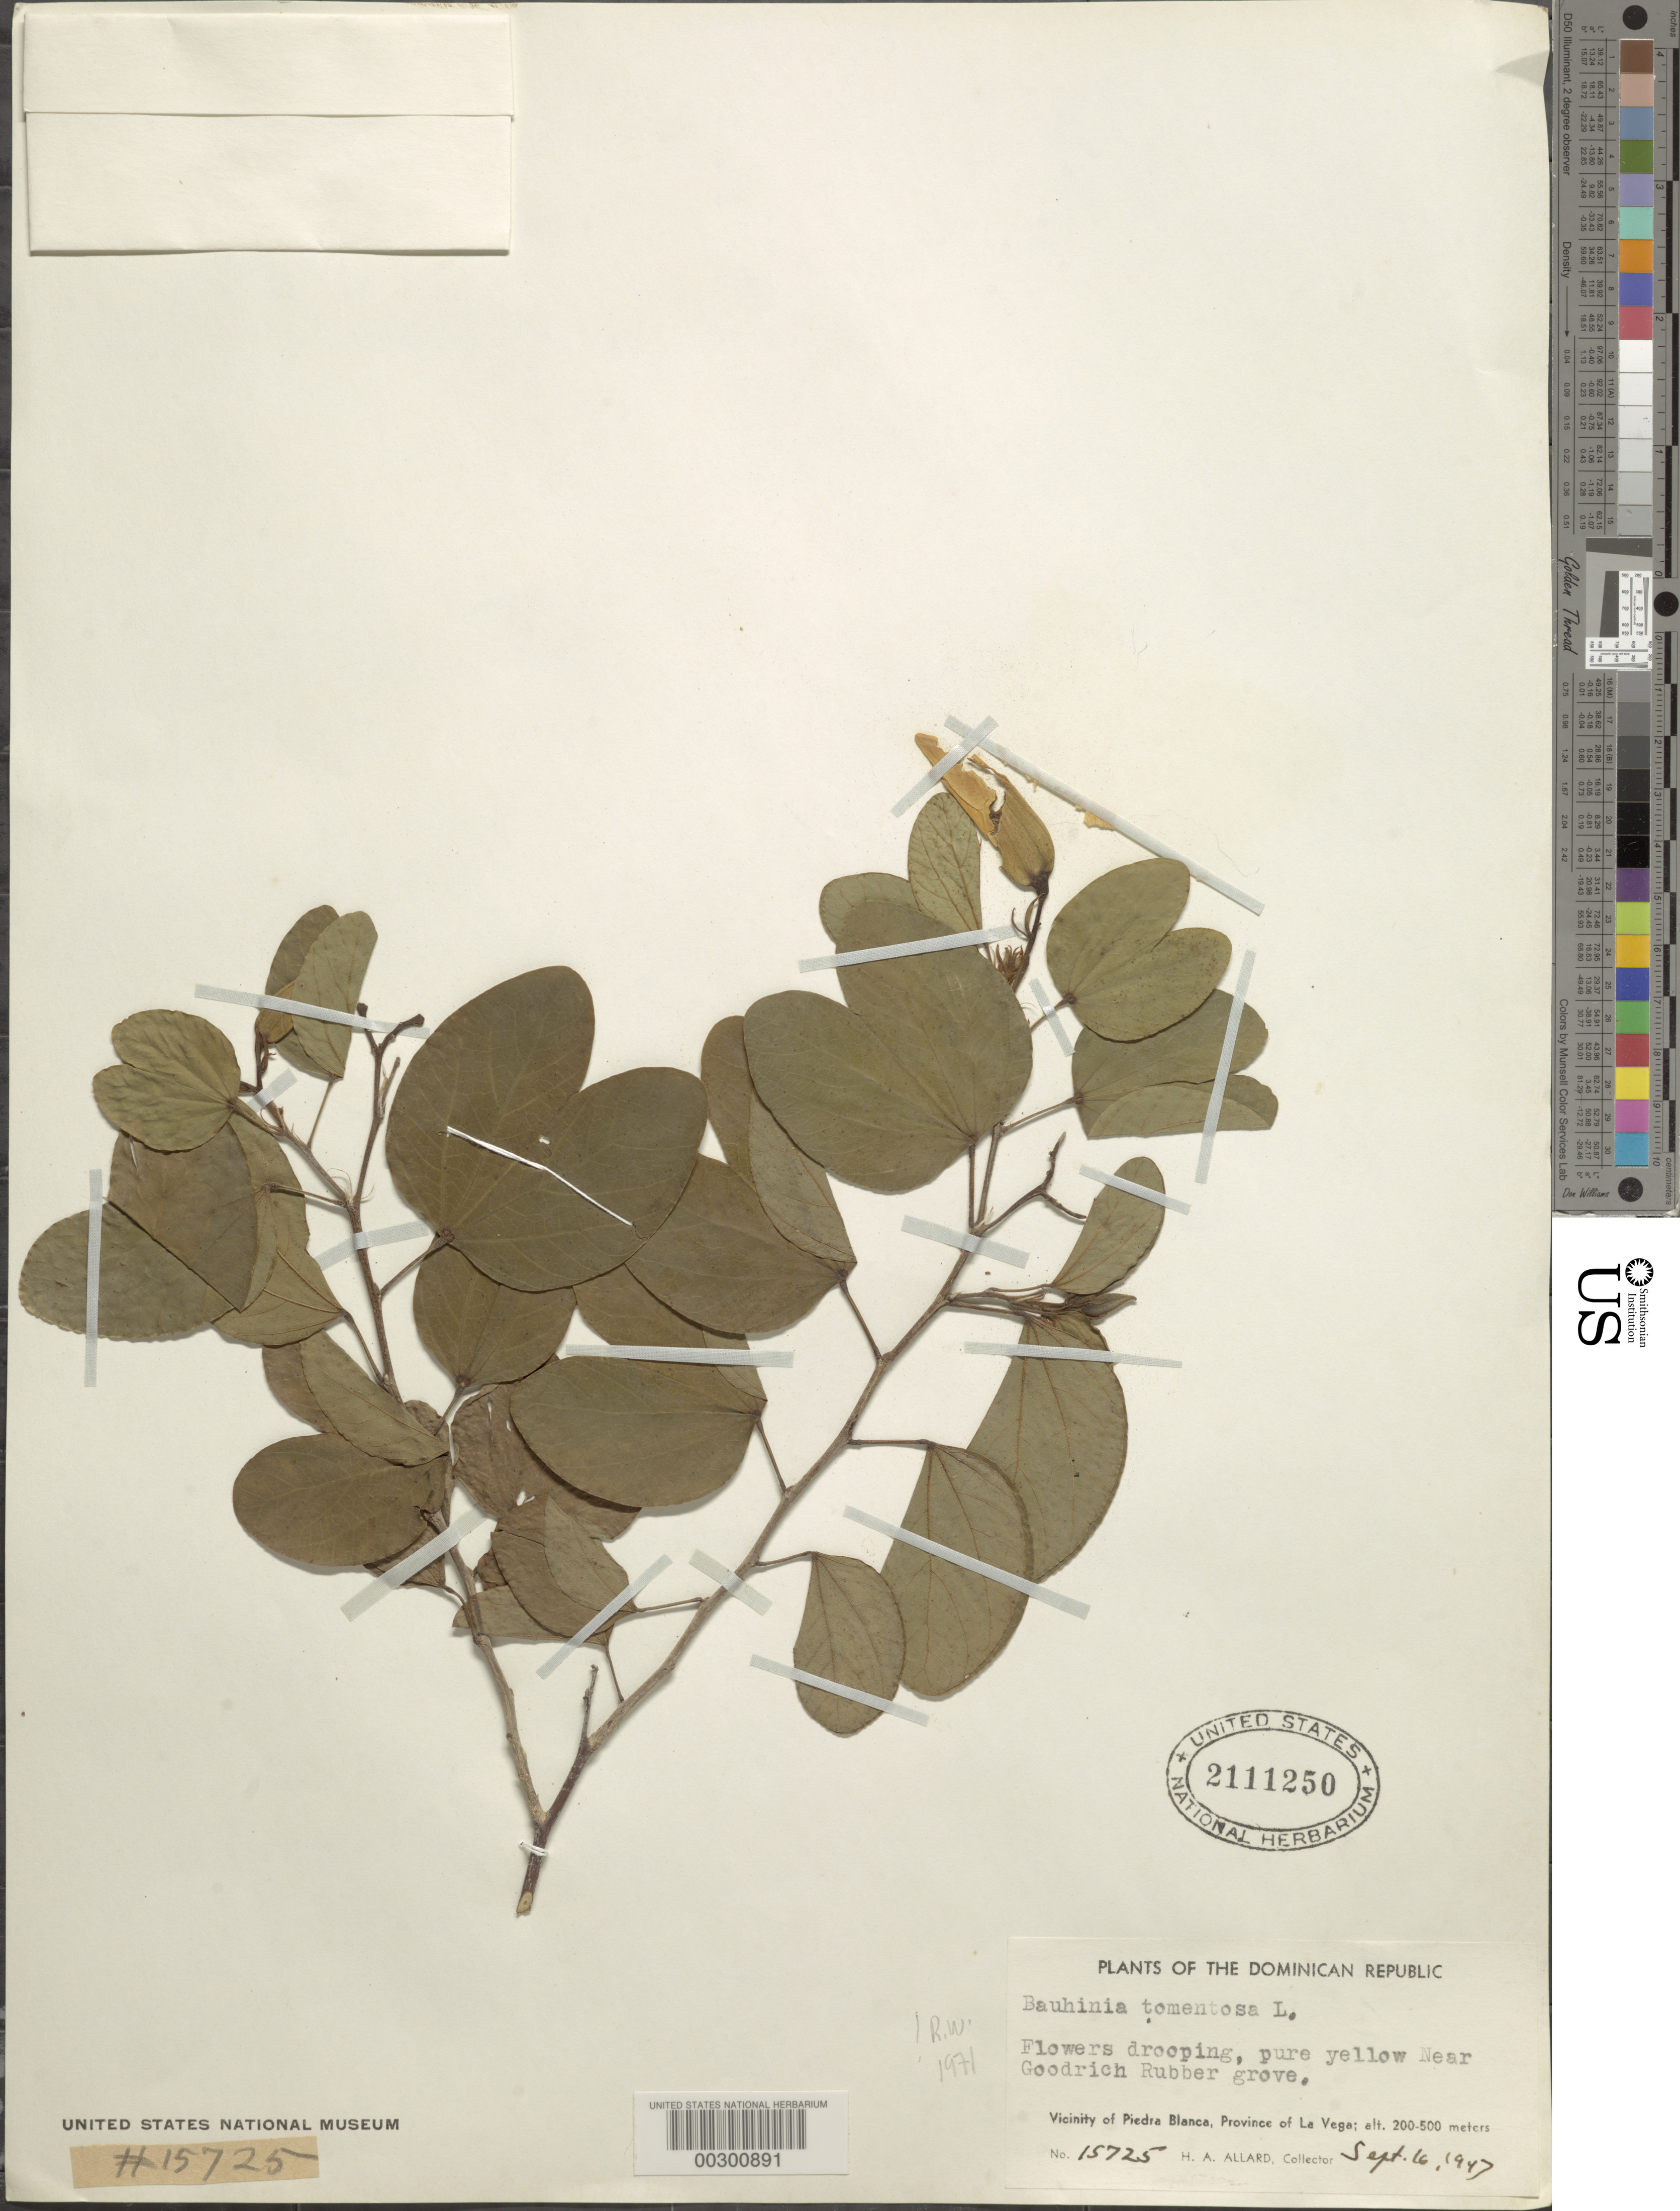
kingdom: Plantae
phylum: Tracheophyta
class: Magnoliopsida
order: Fabales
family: Fabaceae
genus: Bauhinia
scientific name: Bauhinia tomentosa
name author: L.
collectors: H. A. Allard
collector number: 15725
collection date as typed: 16 Sep 1947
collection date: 1947-09-16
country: Dominican Republic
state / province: La Vega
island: Hispaniola Island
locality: Vicinity of piedra blanca, near goodrich rubber grove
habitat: near grove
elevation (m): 200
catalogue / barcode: US 2111250